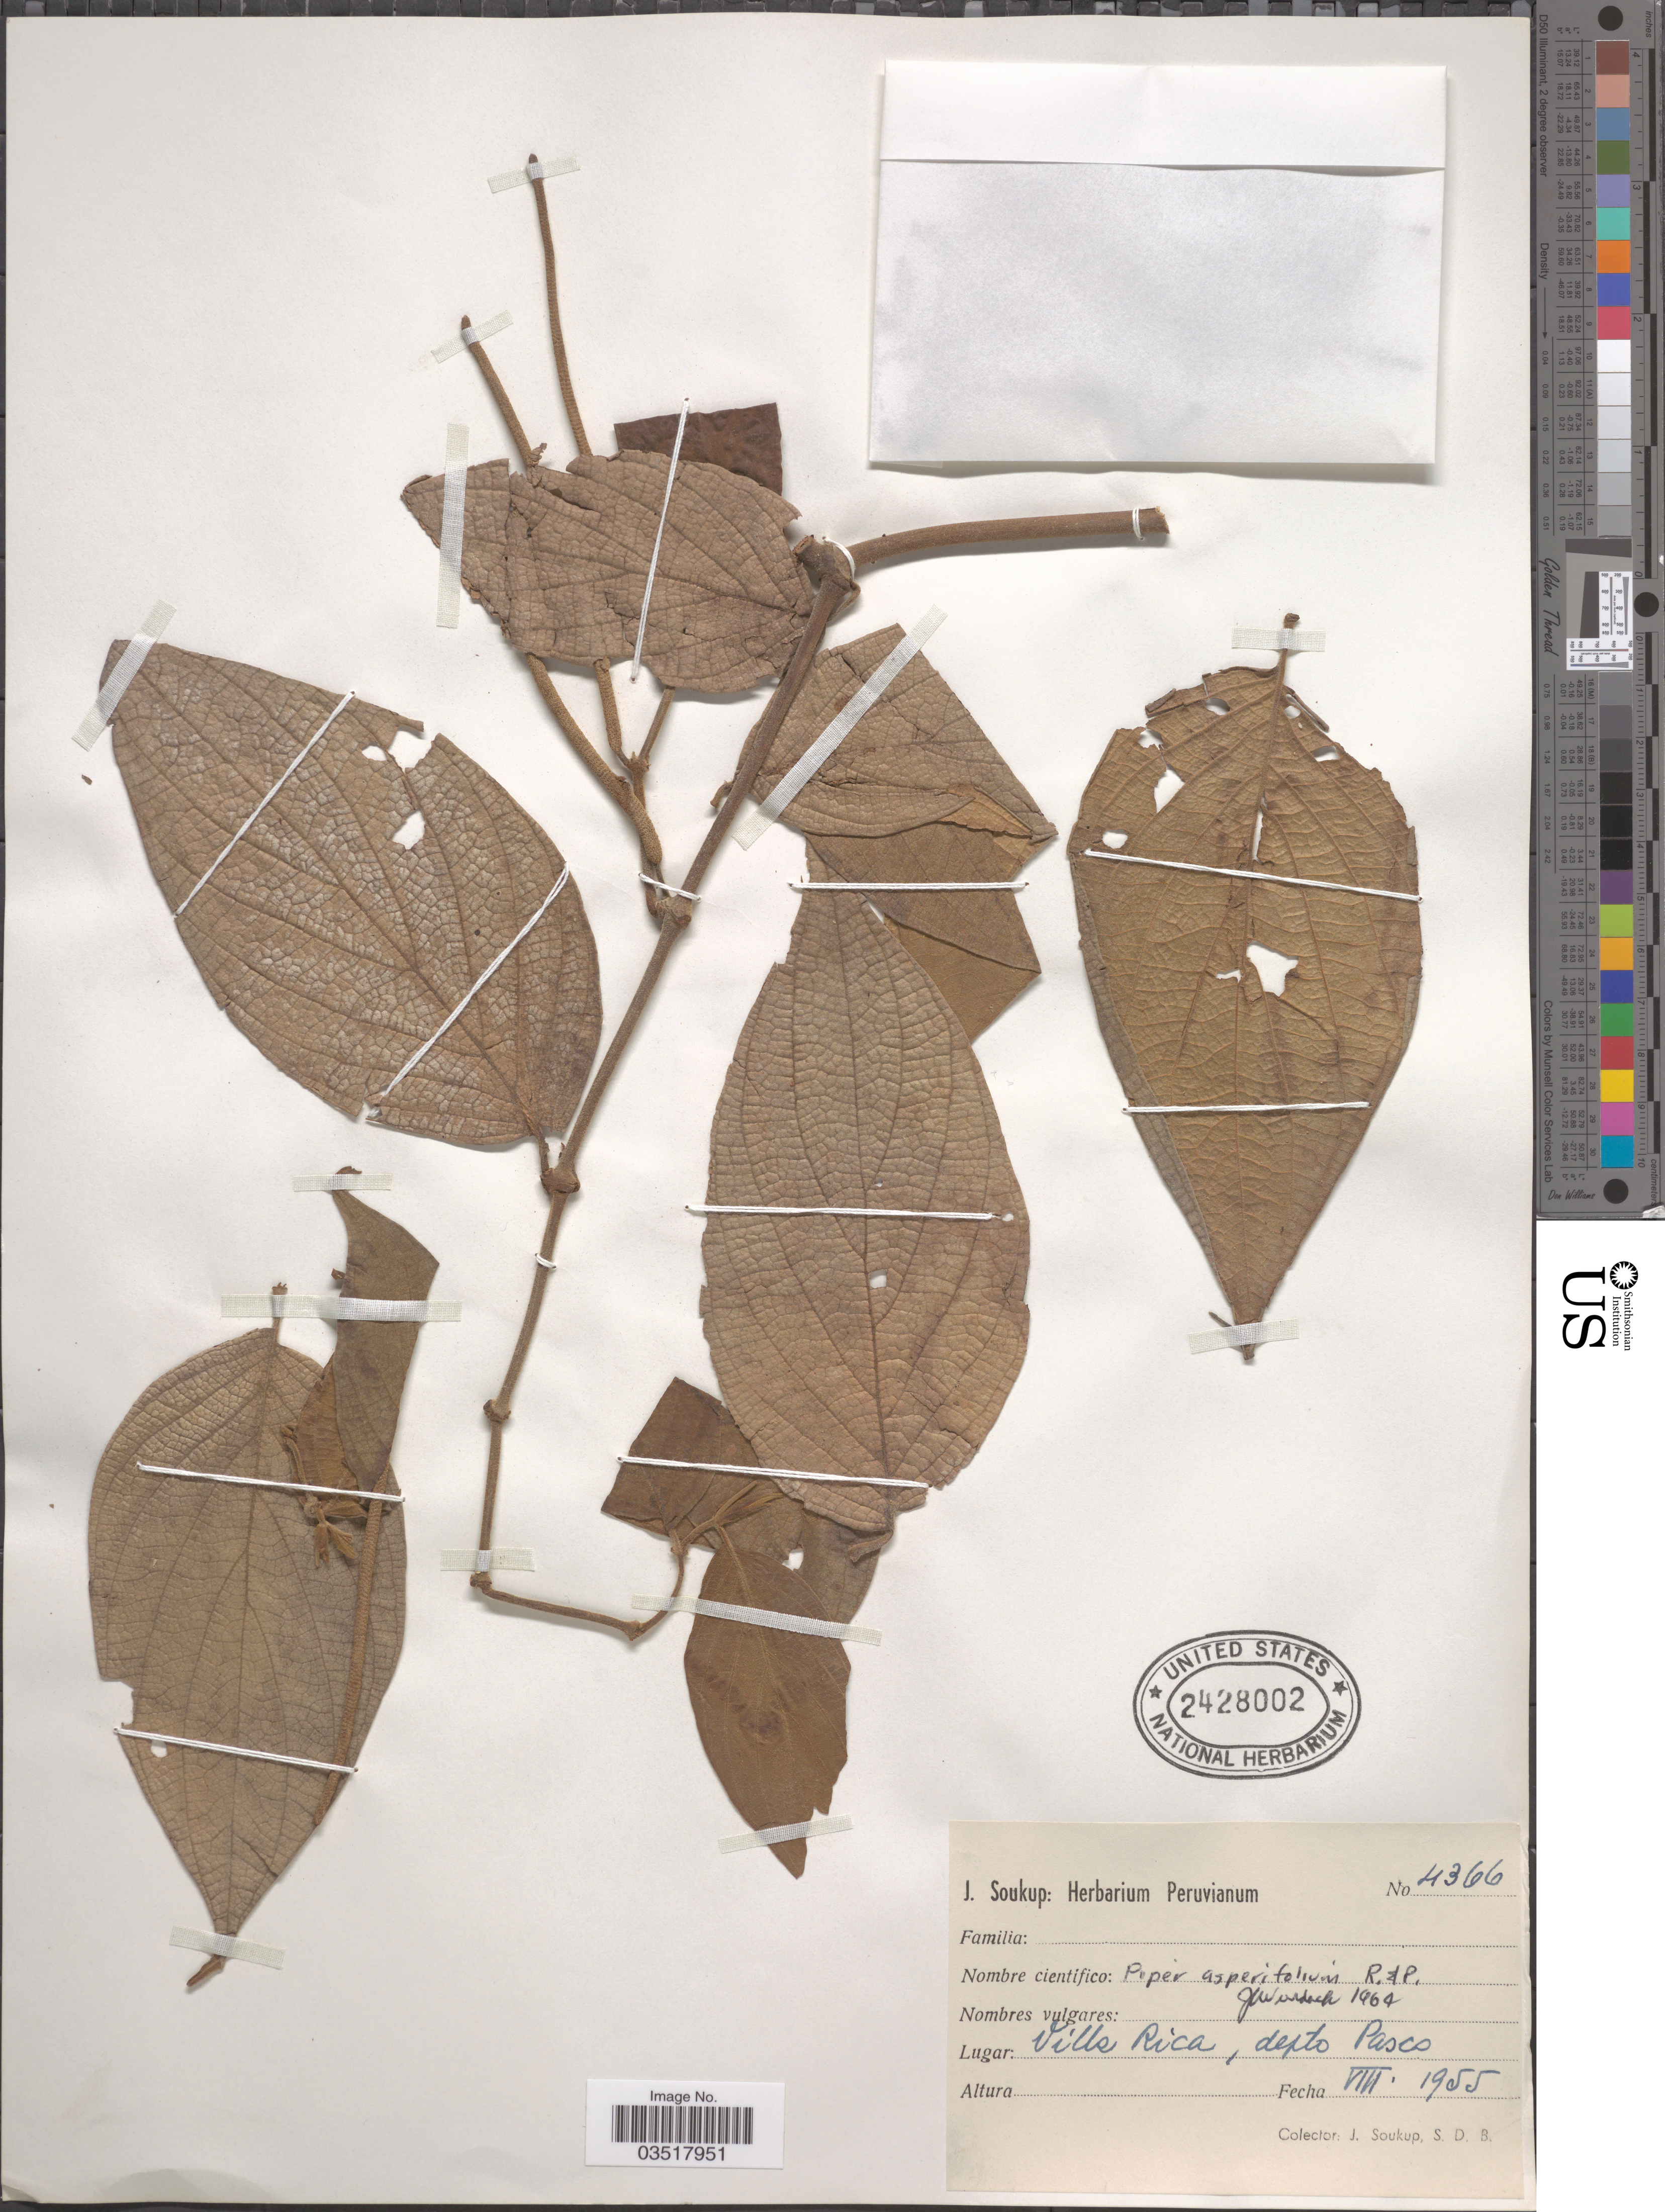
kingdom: Plantae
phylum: Tracheophyta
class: Magnoliopsida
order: Piperales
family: Piperaceae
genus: Piper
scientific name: Piper asperifolium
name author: Rich.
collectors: J. Soukup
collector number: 4366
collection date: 1955-08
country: Peru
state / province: Pasco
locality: Villa Rica, depto Pasco.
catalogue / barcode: US 2428002